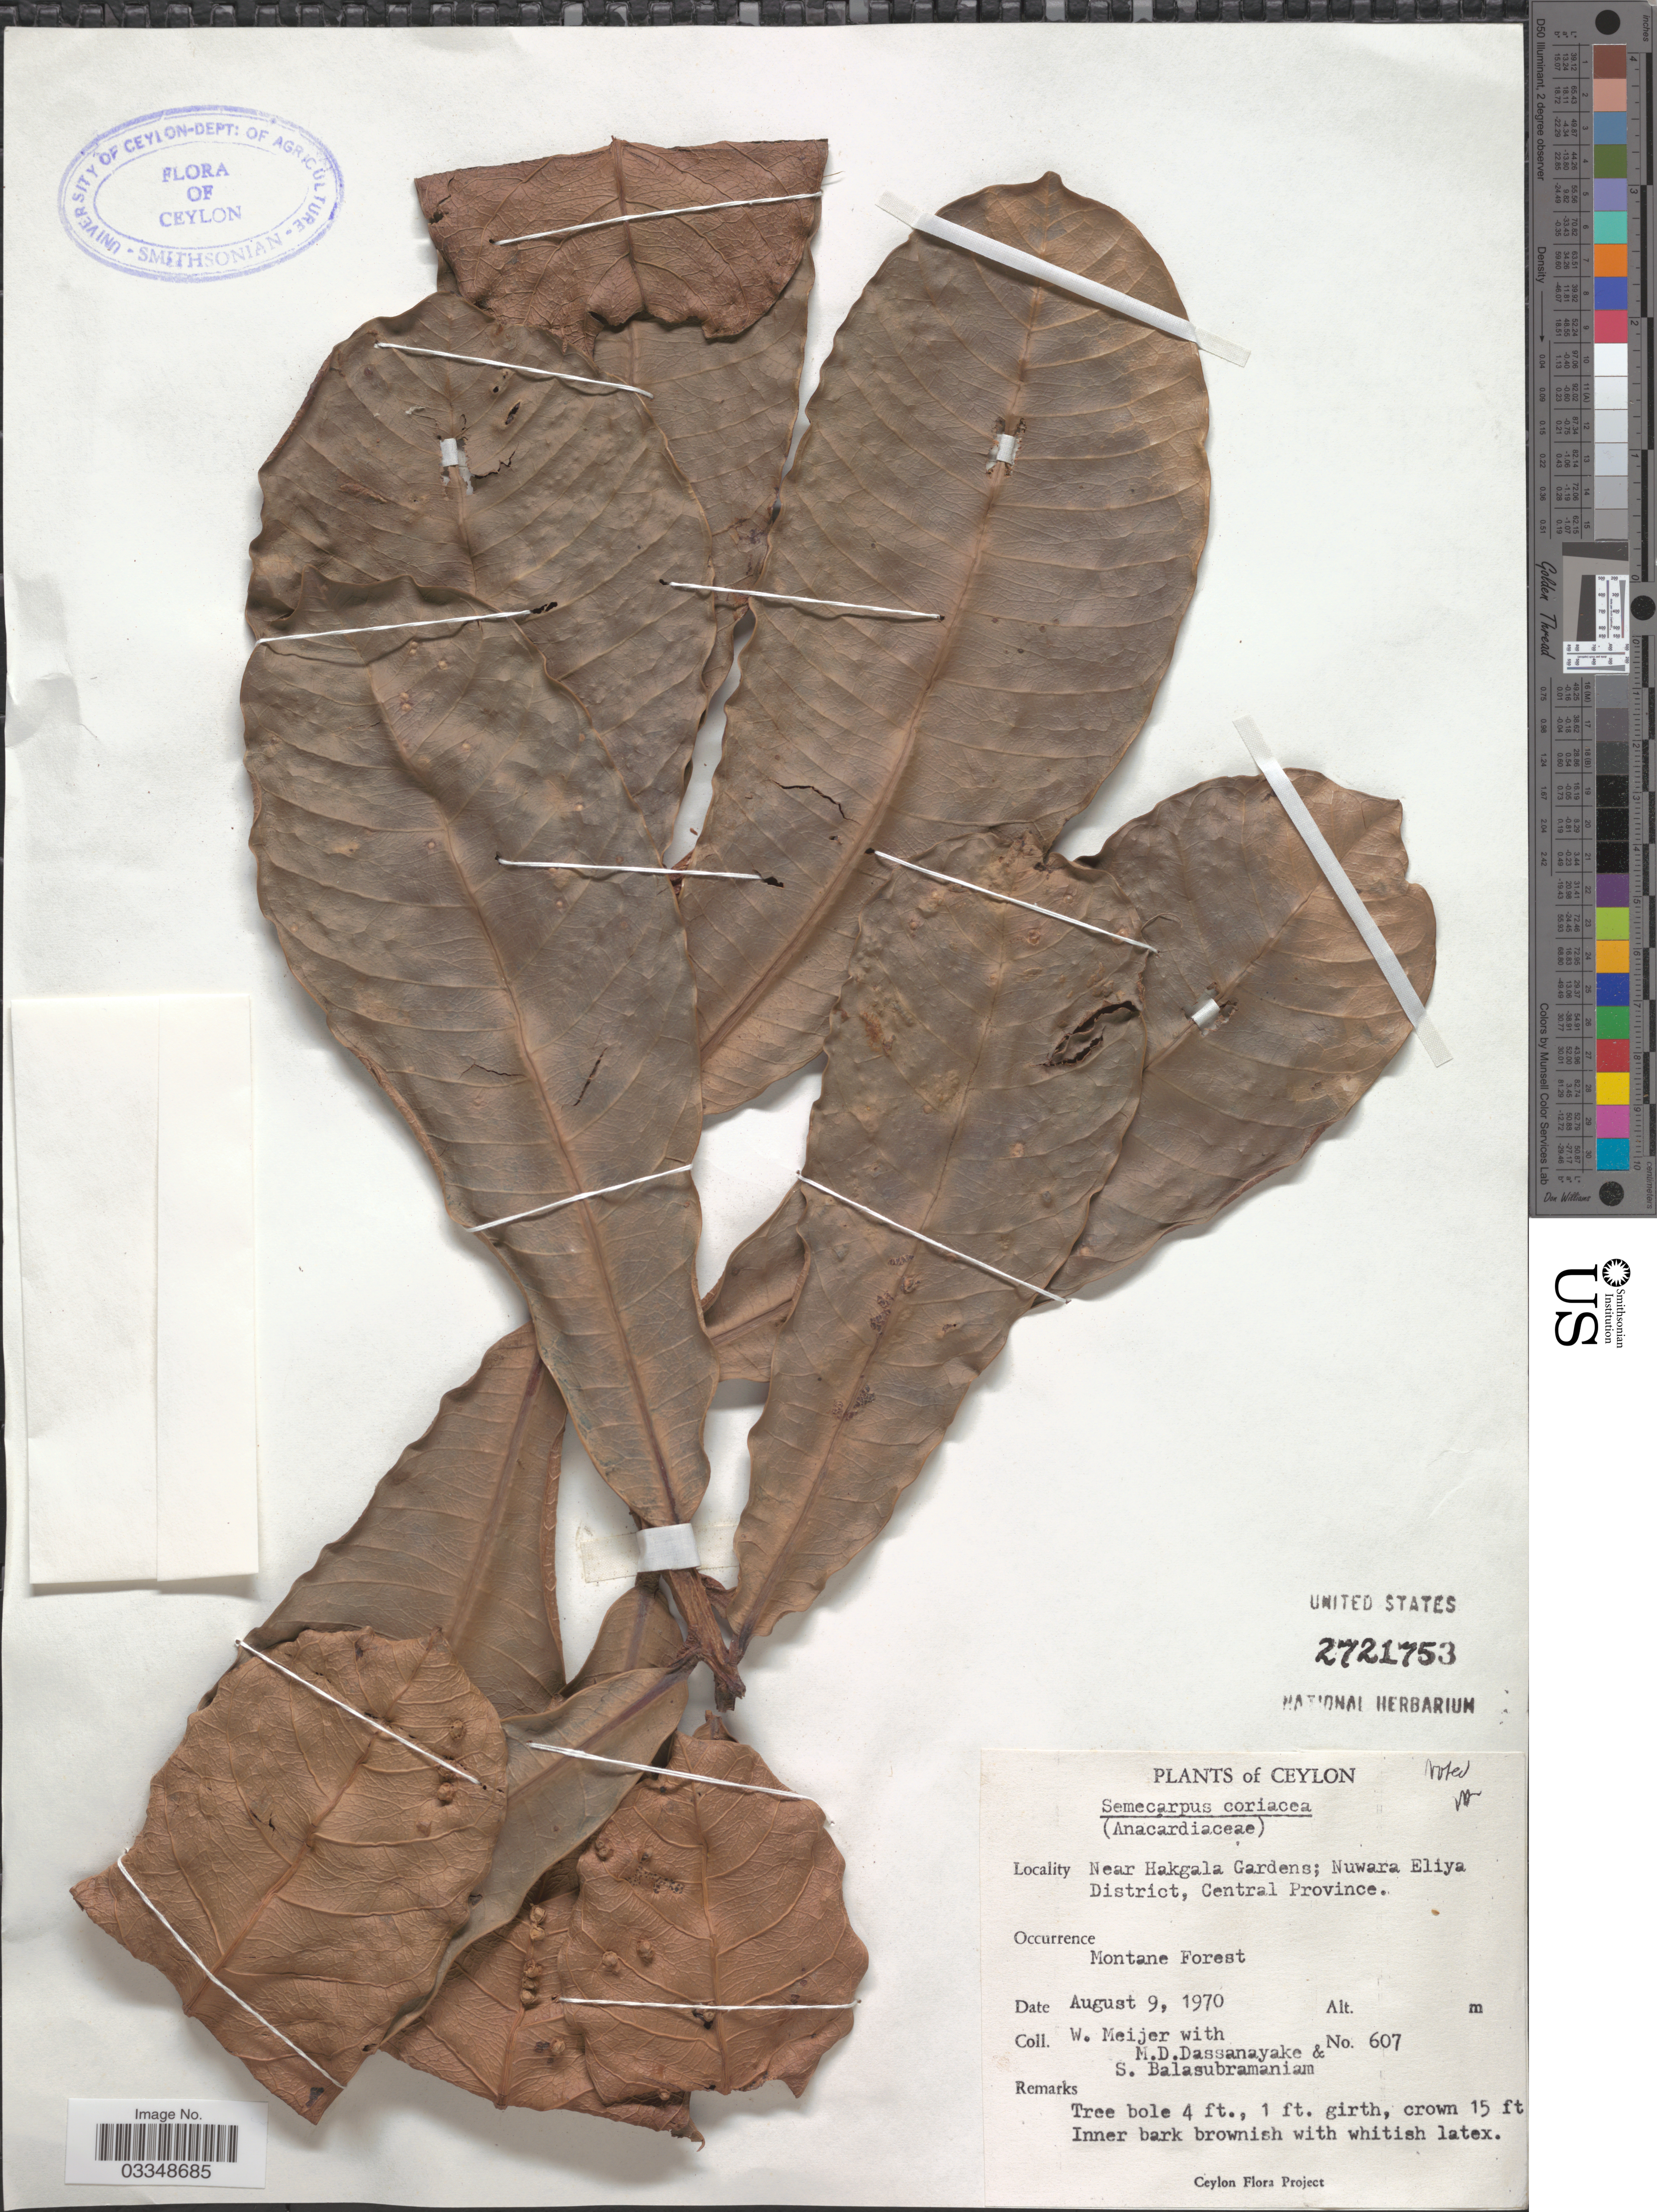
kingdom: Plantae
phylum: Tracheophyta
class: Magnoliopsida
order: Sapindales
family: Anacardiaceae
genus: Semecarpus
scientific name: Semecarpus coriaceus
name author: Thwaites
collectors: W. Meijer, M. D. Dassanayake & S. Balasubramaniam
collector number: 607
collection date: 1970-08-09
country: Sri Lanka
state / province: Central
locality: Ceylon. Near Hakgala Gardens; Nuwara Eliya District. Montane Forest.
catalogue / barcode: US 2721753